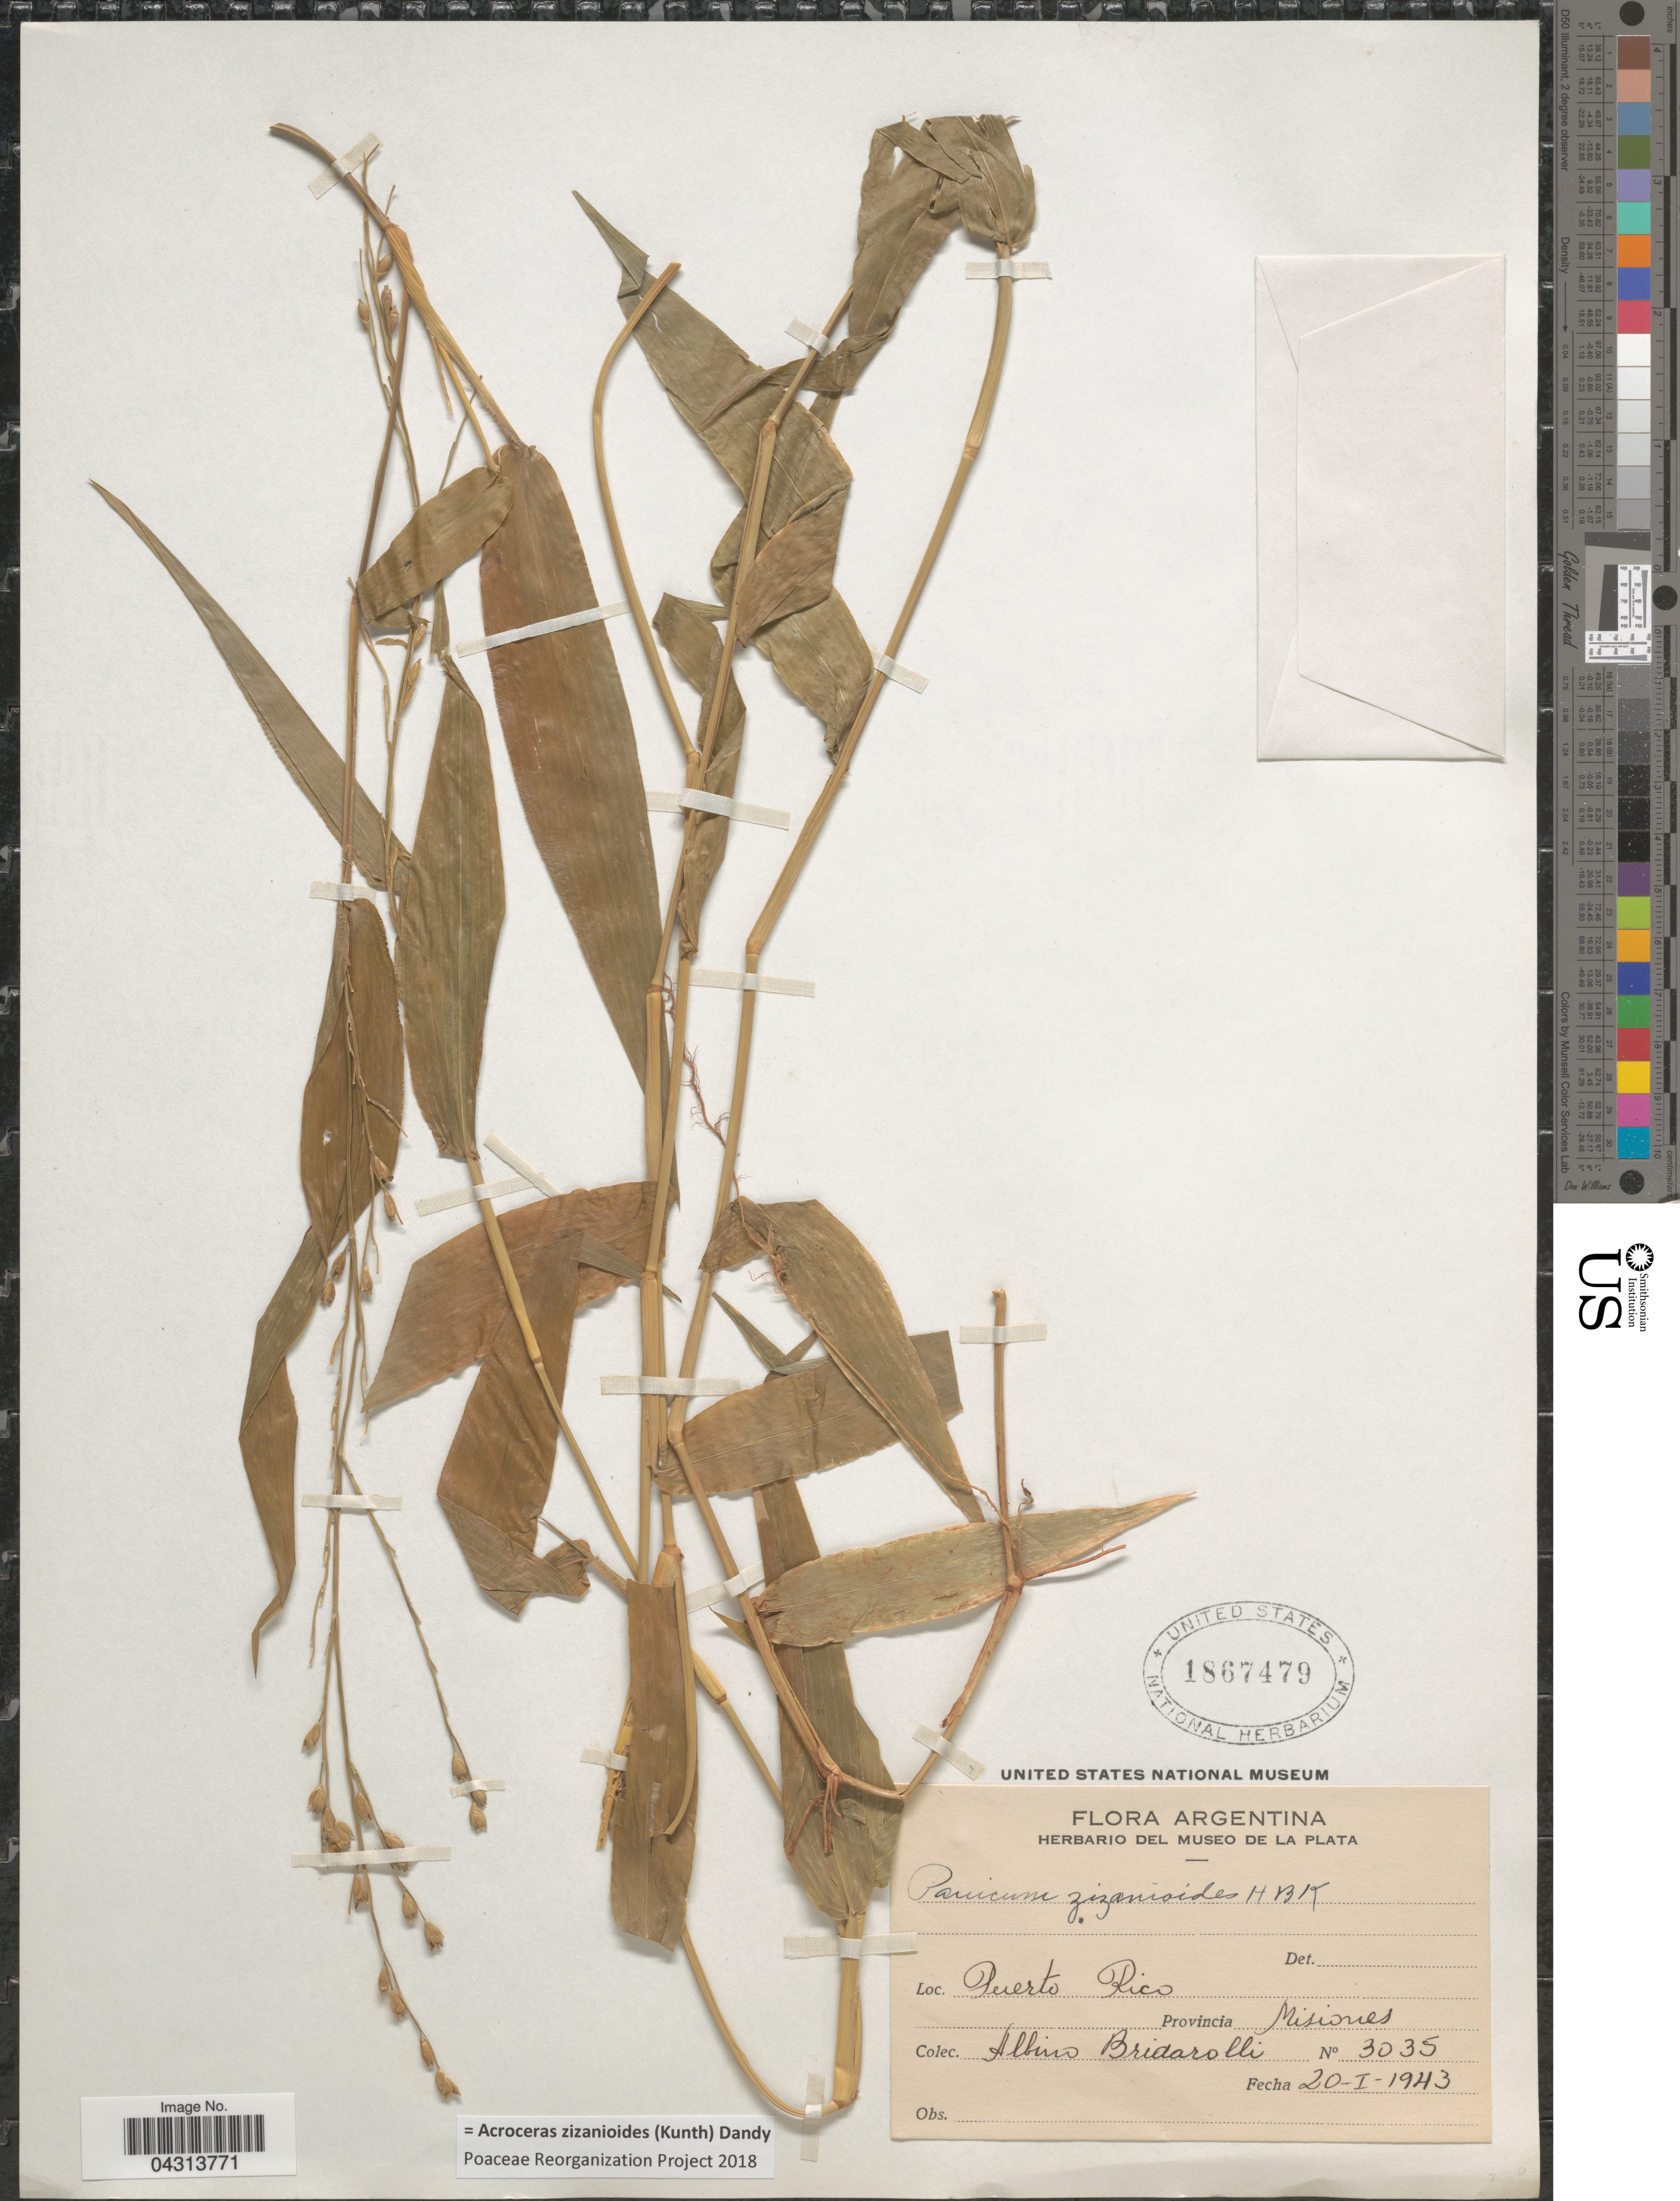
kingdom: Plantae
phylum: Tracheophyta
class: Liliopsida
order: Poales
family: Poaceae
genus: Acroceras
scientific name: Acroceras zizanioides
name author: (Kunth) Dandy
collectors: A. Bridarolli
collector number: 3035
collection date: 1943-01-20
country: Argentina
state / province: Misiones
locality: Puerto Rico.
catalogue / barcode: US 1867479